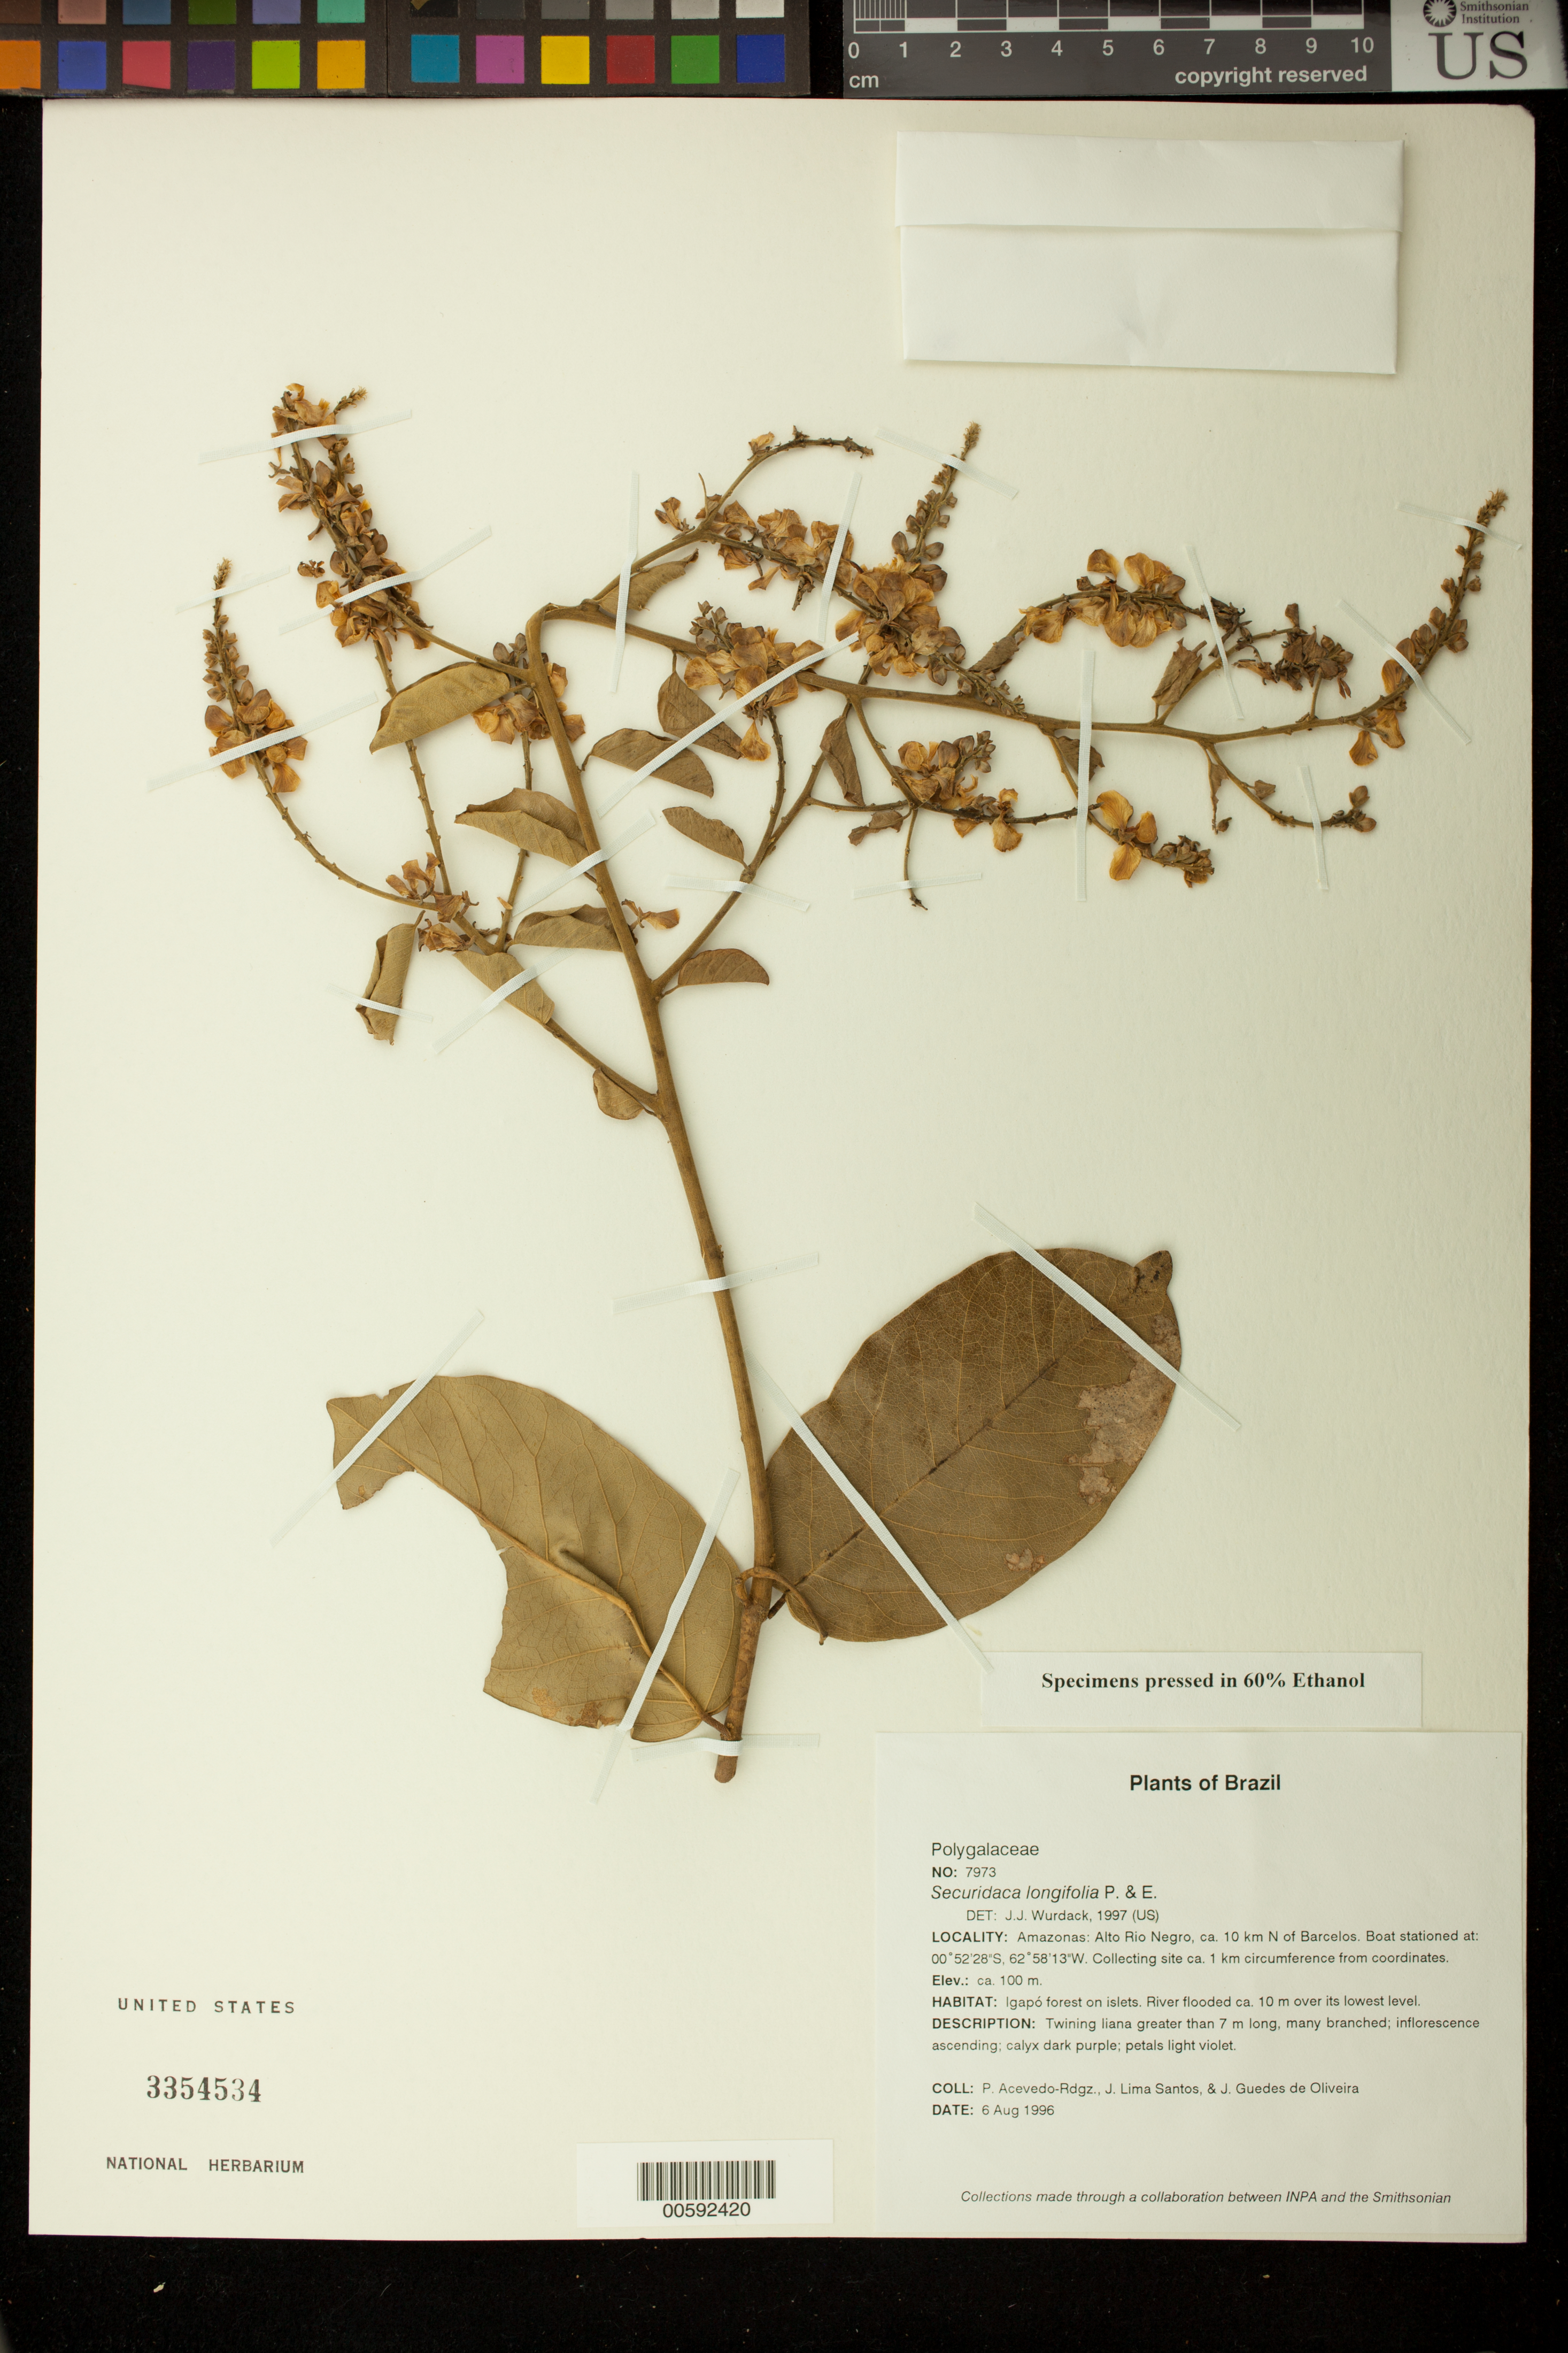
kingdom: Plantae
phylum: Tracheophyta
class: Magnoliopsida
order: Fabales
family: Polygalaceae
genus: Securidaca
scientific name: Securidaca longifolia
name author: Poepp. & Endl.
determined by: Wurdack, John J., (US), US (UNITED STATES)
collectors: P. Acevedo-Rodr., J. L. Santos & J. Guedes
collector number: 7973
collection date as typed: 06 Aug 1996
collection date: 1996-08-06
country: Brazil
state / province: Amazonas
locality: Amazonas: Alto Río Negro, ca. 10 km N of Barcelos. Boat stationed at coordinates. Collecting site ca. 1 km circumference from coordinates.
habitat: Igapo forest on islets.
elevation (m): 100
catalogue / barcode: US 3354534